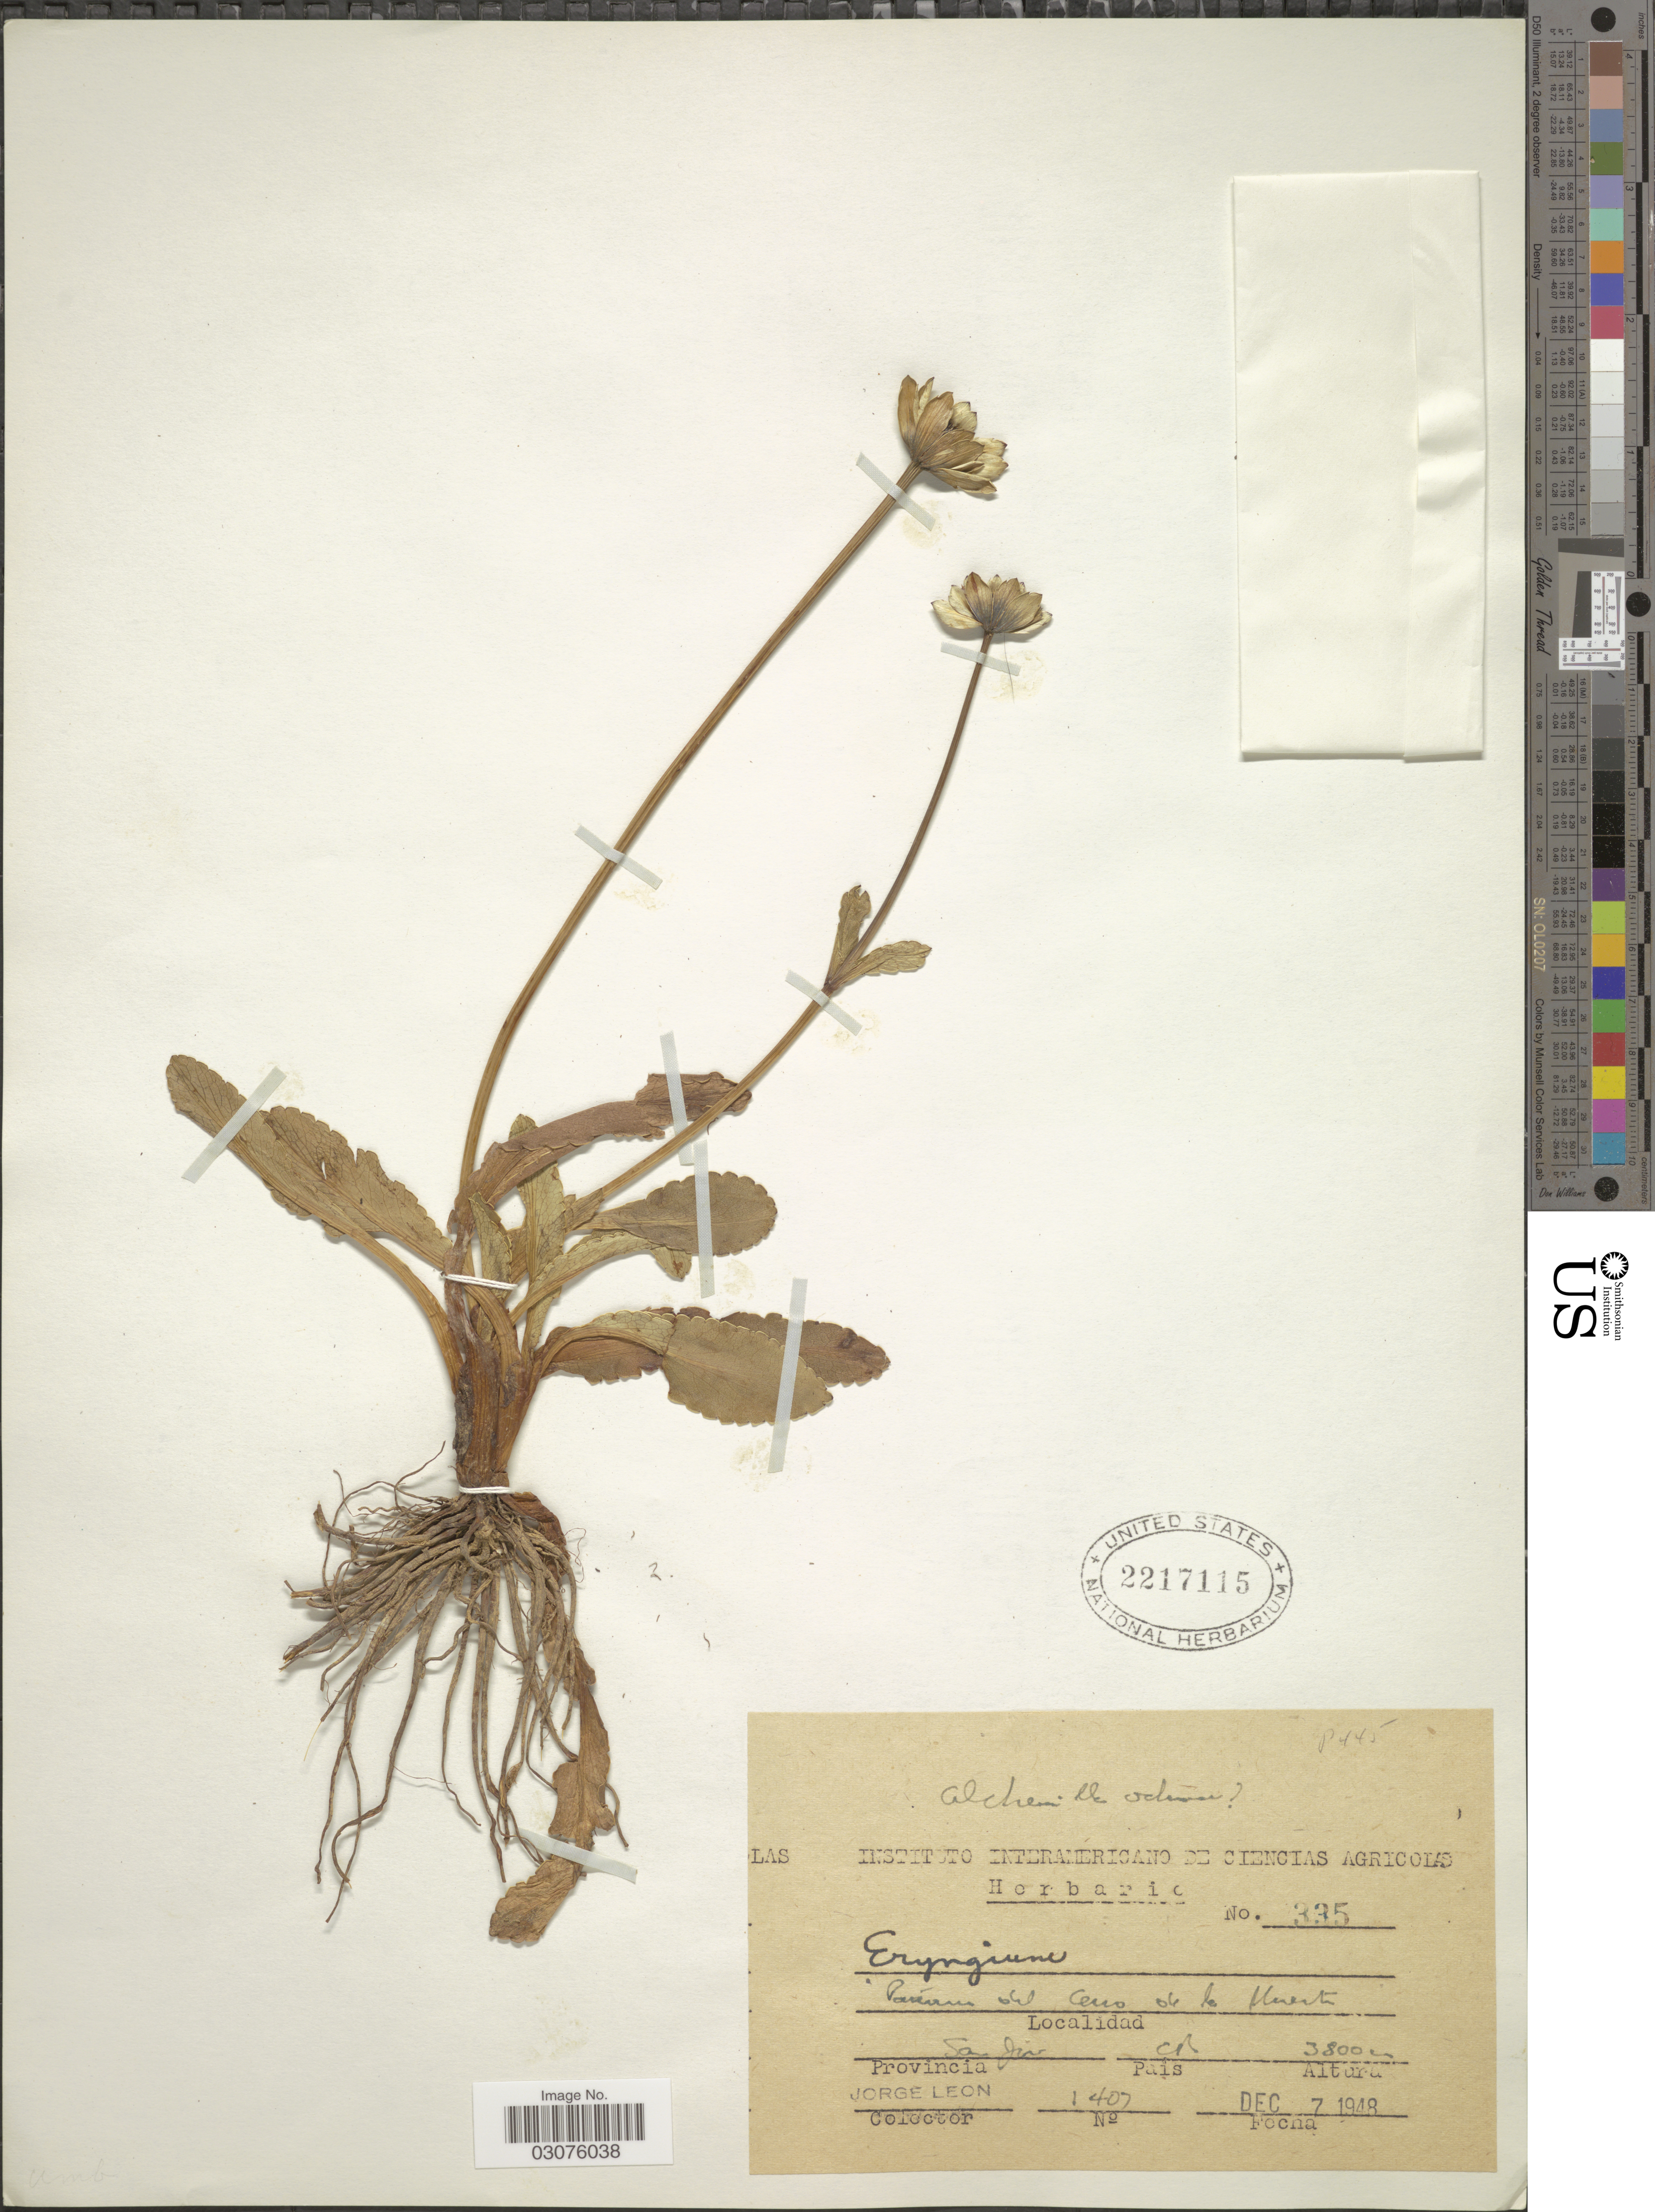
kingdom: Plantae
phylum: Tracheophyta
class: Magnoliopsida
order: Apiales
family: Apiaceae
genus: Eryngium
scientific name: Eryngium bourgatii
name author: Gouan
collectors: J. León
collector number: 1407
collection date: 1948-12-07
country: Costa Rica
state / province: San José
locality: Páramo del Cerro de la Muerte, provincia San José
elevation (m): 3800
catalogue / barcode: US 2217115